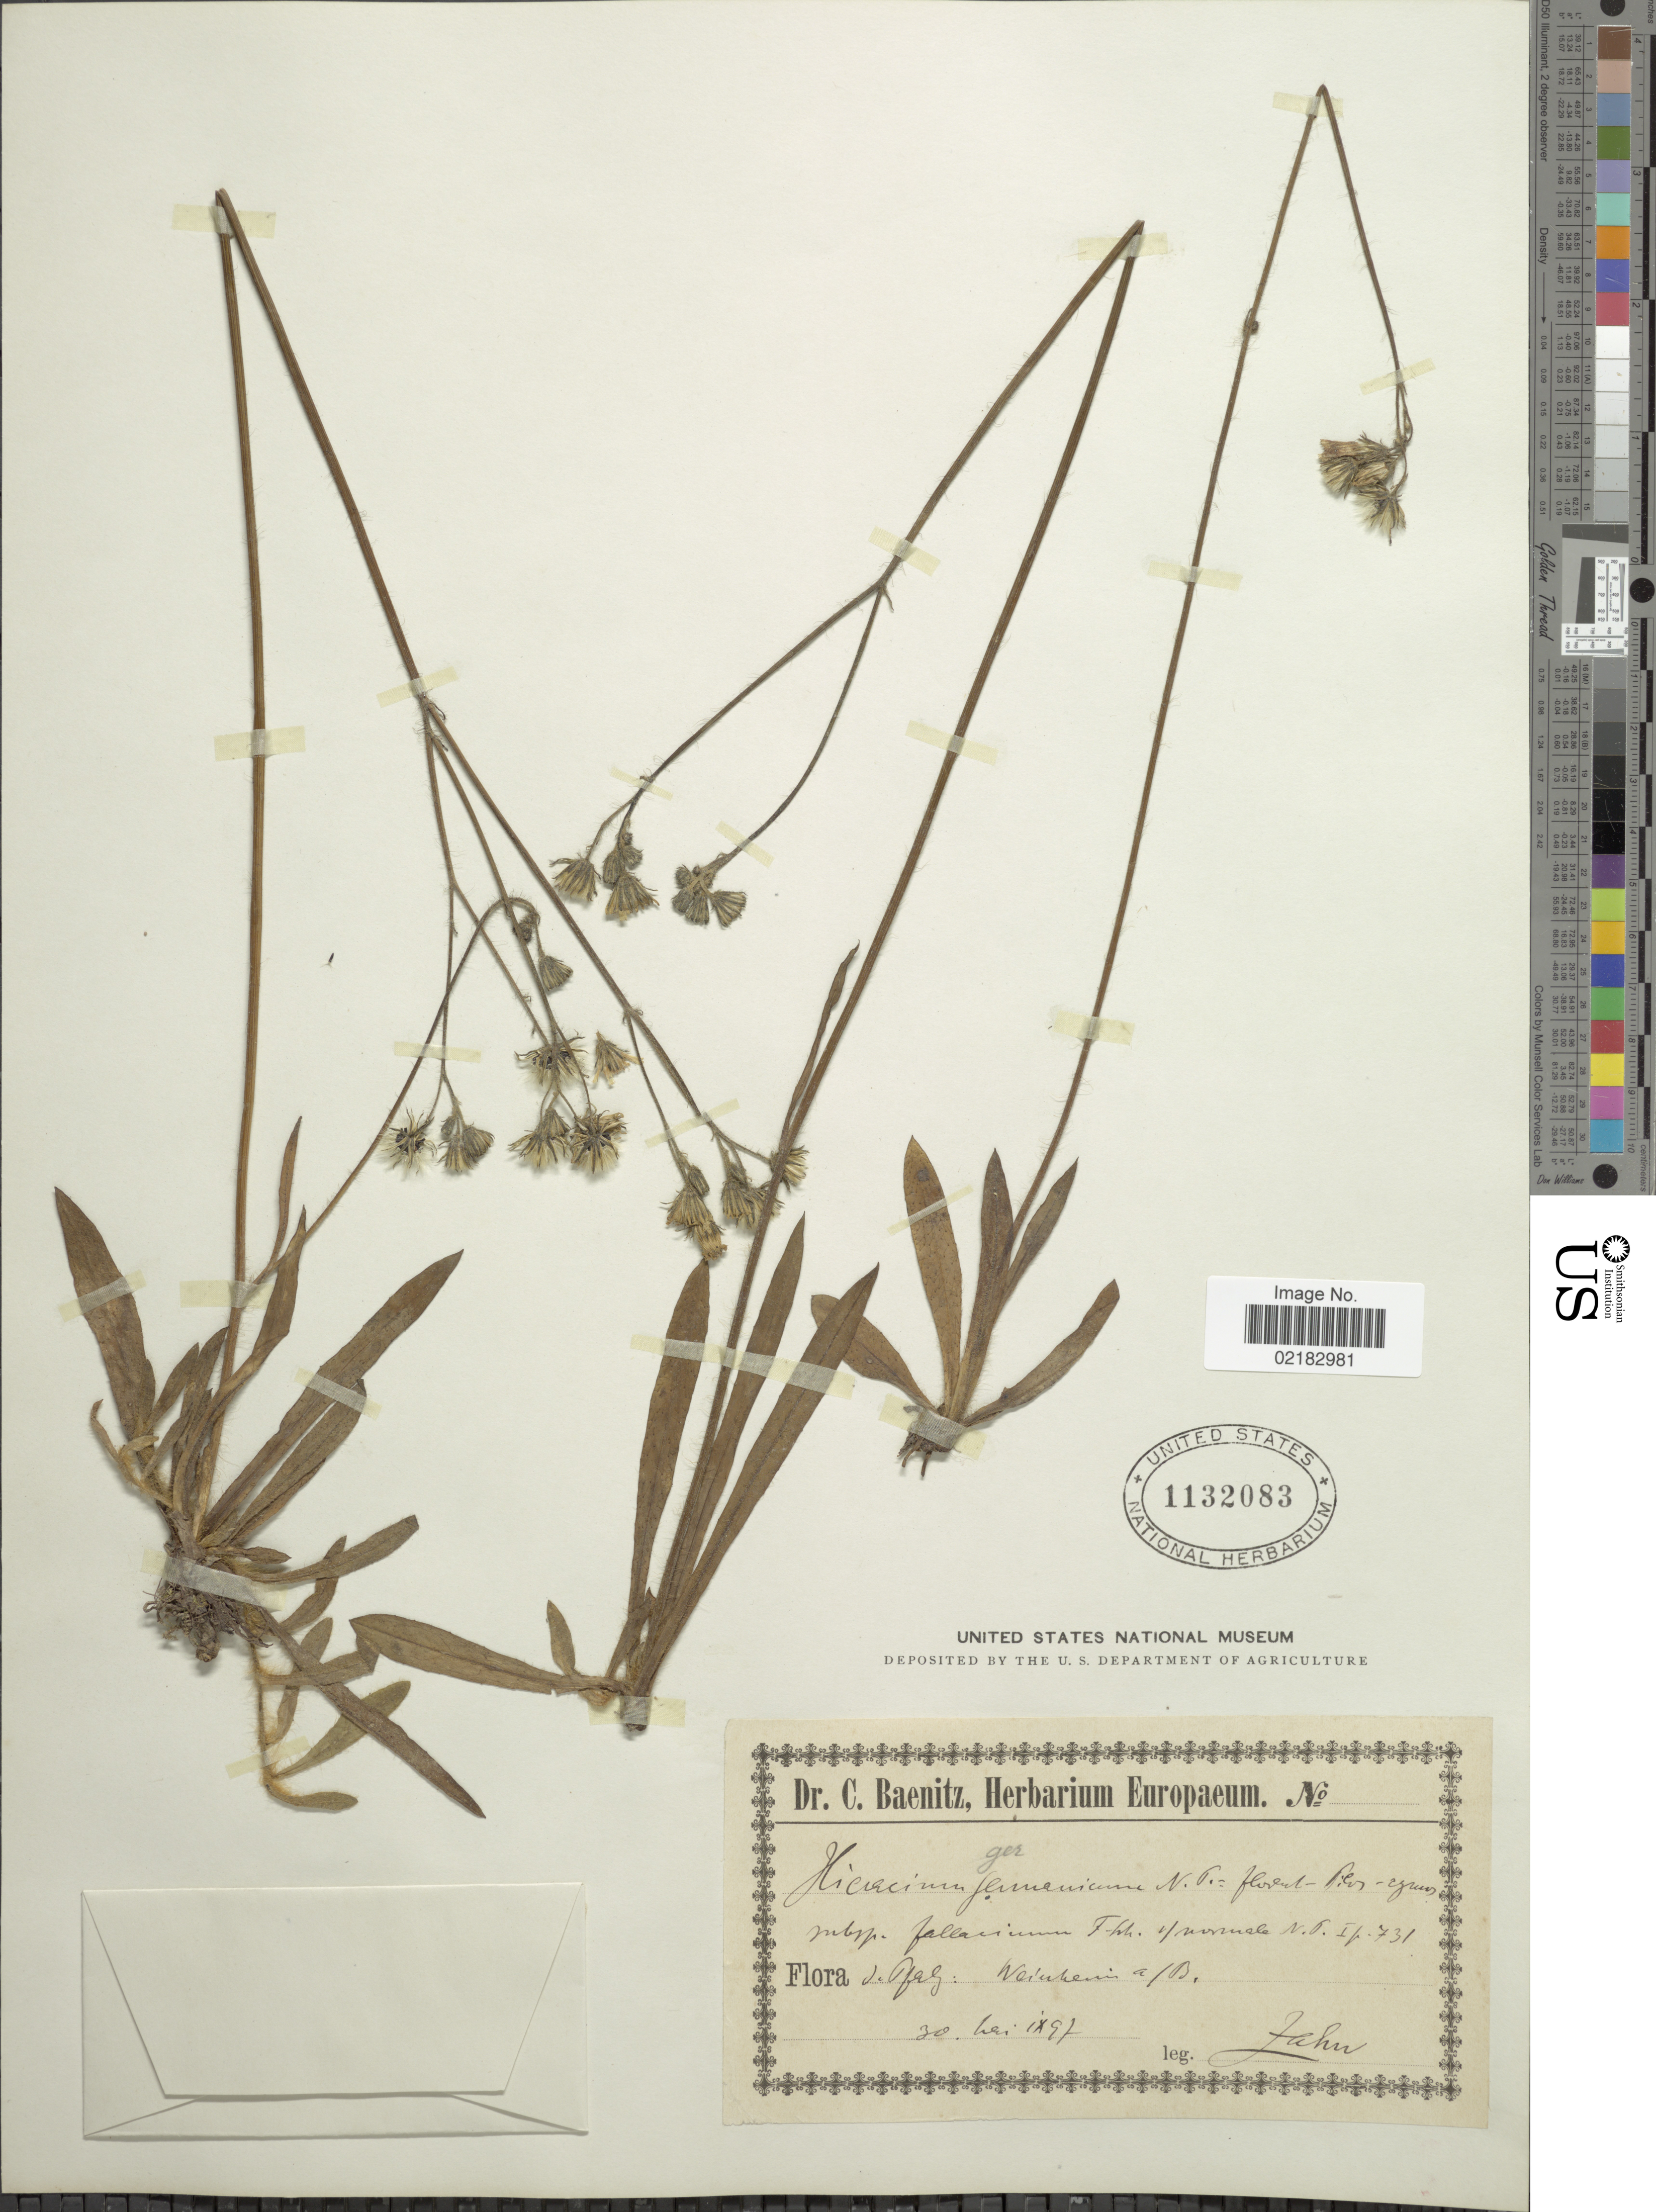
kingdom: Plantae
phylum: Tracheophyta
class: Magnoliopsida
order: Asterales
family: Asteraceae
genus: Pilosella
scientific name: Pilosella fallacina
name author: (F.W. Schultz) F.W. Schultz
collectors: Zahn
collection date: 1897-05-30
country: Germany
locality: Alpas: weinukeinim lB [interpreted]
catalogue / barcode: US 1132083